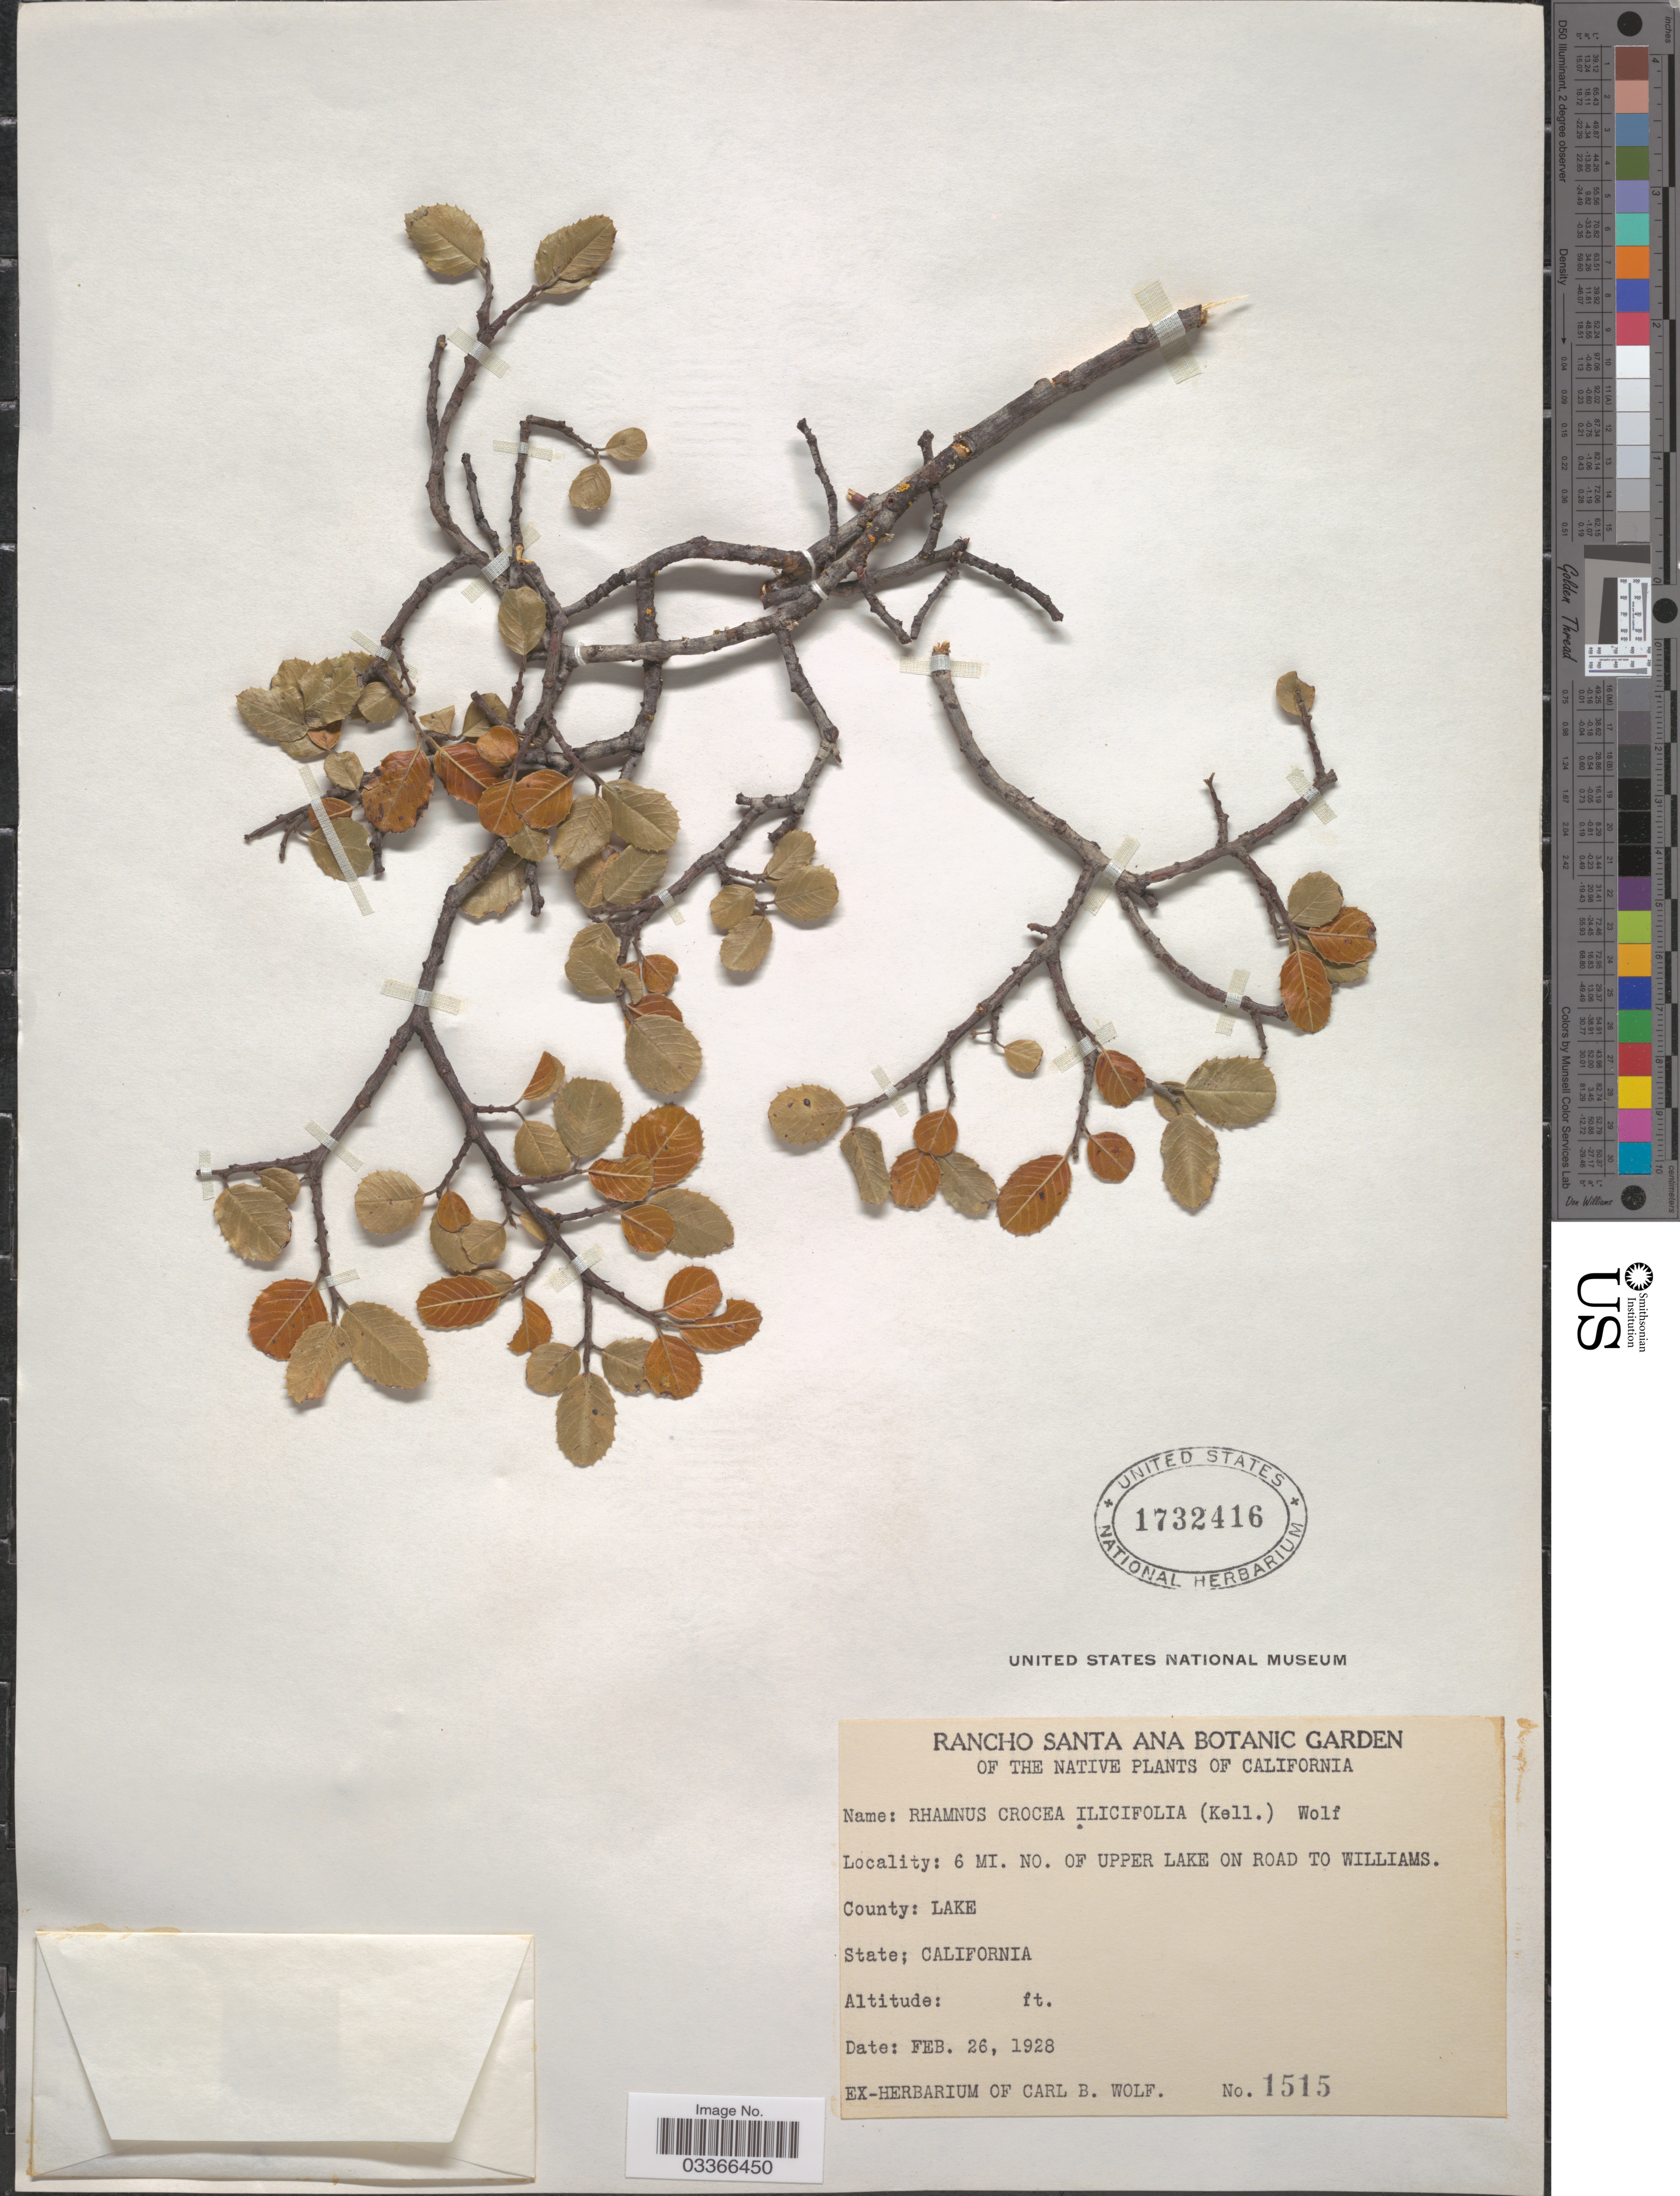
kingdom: Plantae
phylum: Tracheophyta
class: Magnoliopsida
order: Rosales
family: Rhamnaceae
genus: Rhamnus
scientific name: Rhamnus crocea var. ilicifolia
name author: (Kellogg) Greene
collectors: ex herb. Carl B. Wolf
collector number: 1515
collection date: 1928-02-26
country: United States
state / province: California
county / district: Lake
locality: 6 mi. NO. of Upper Lake on road to Williams. County: Lake.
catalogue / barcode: US 1732416